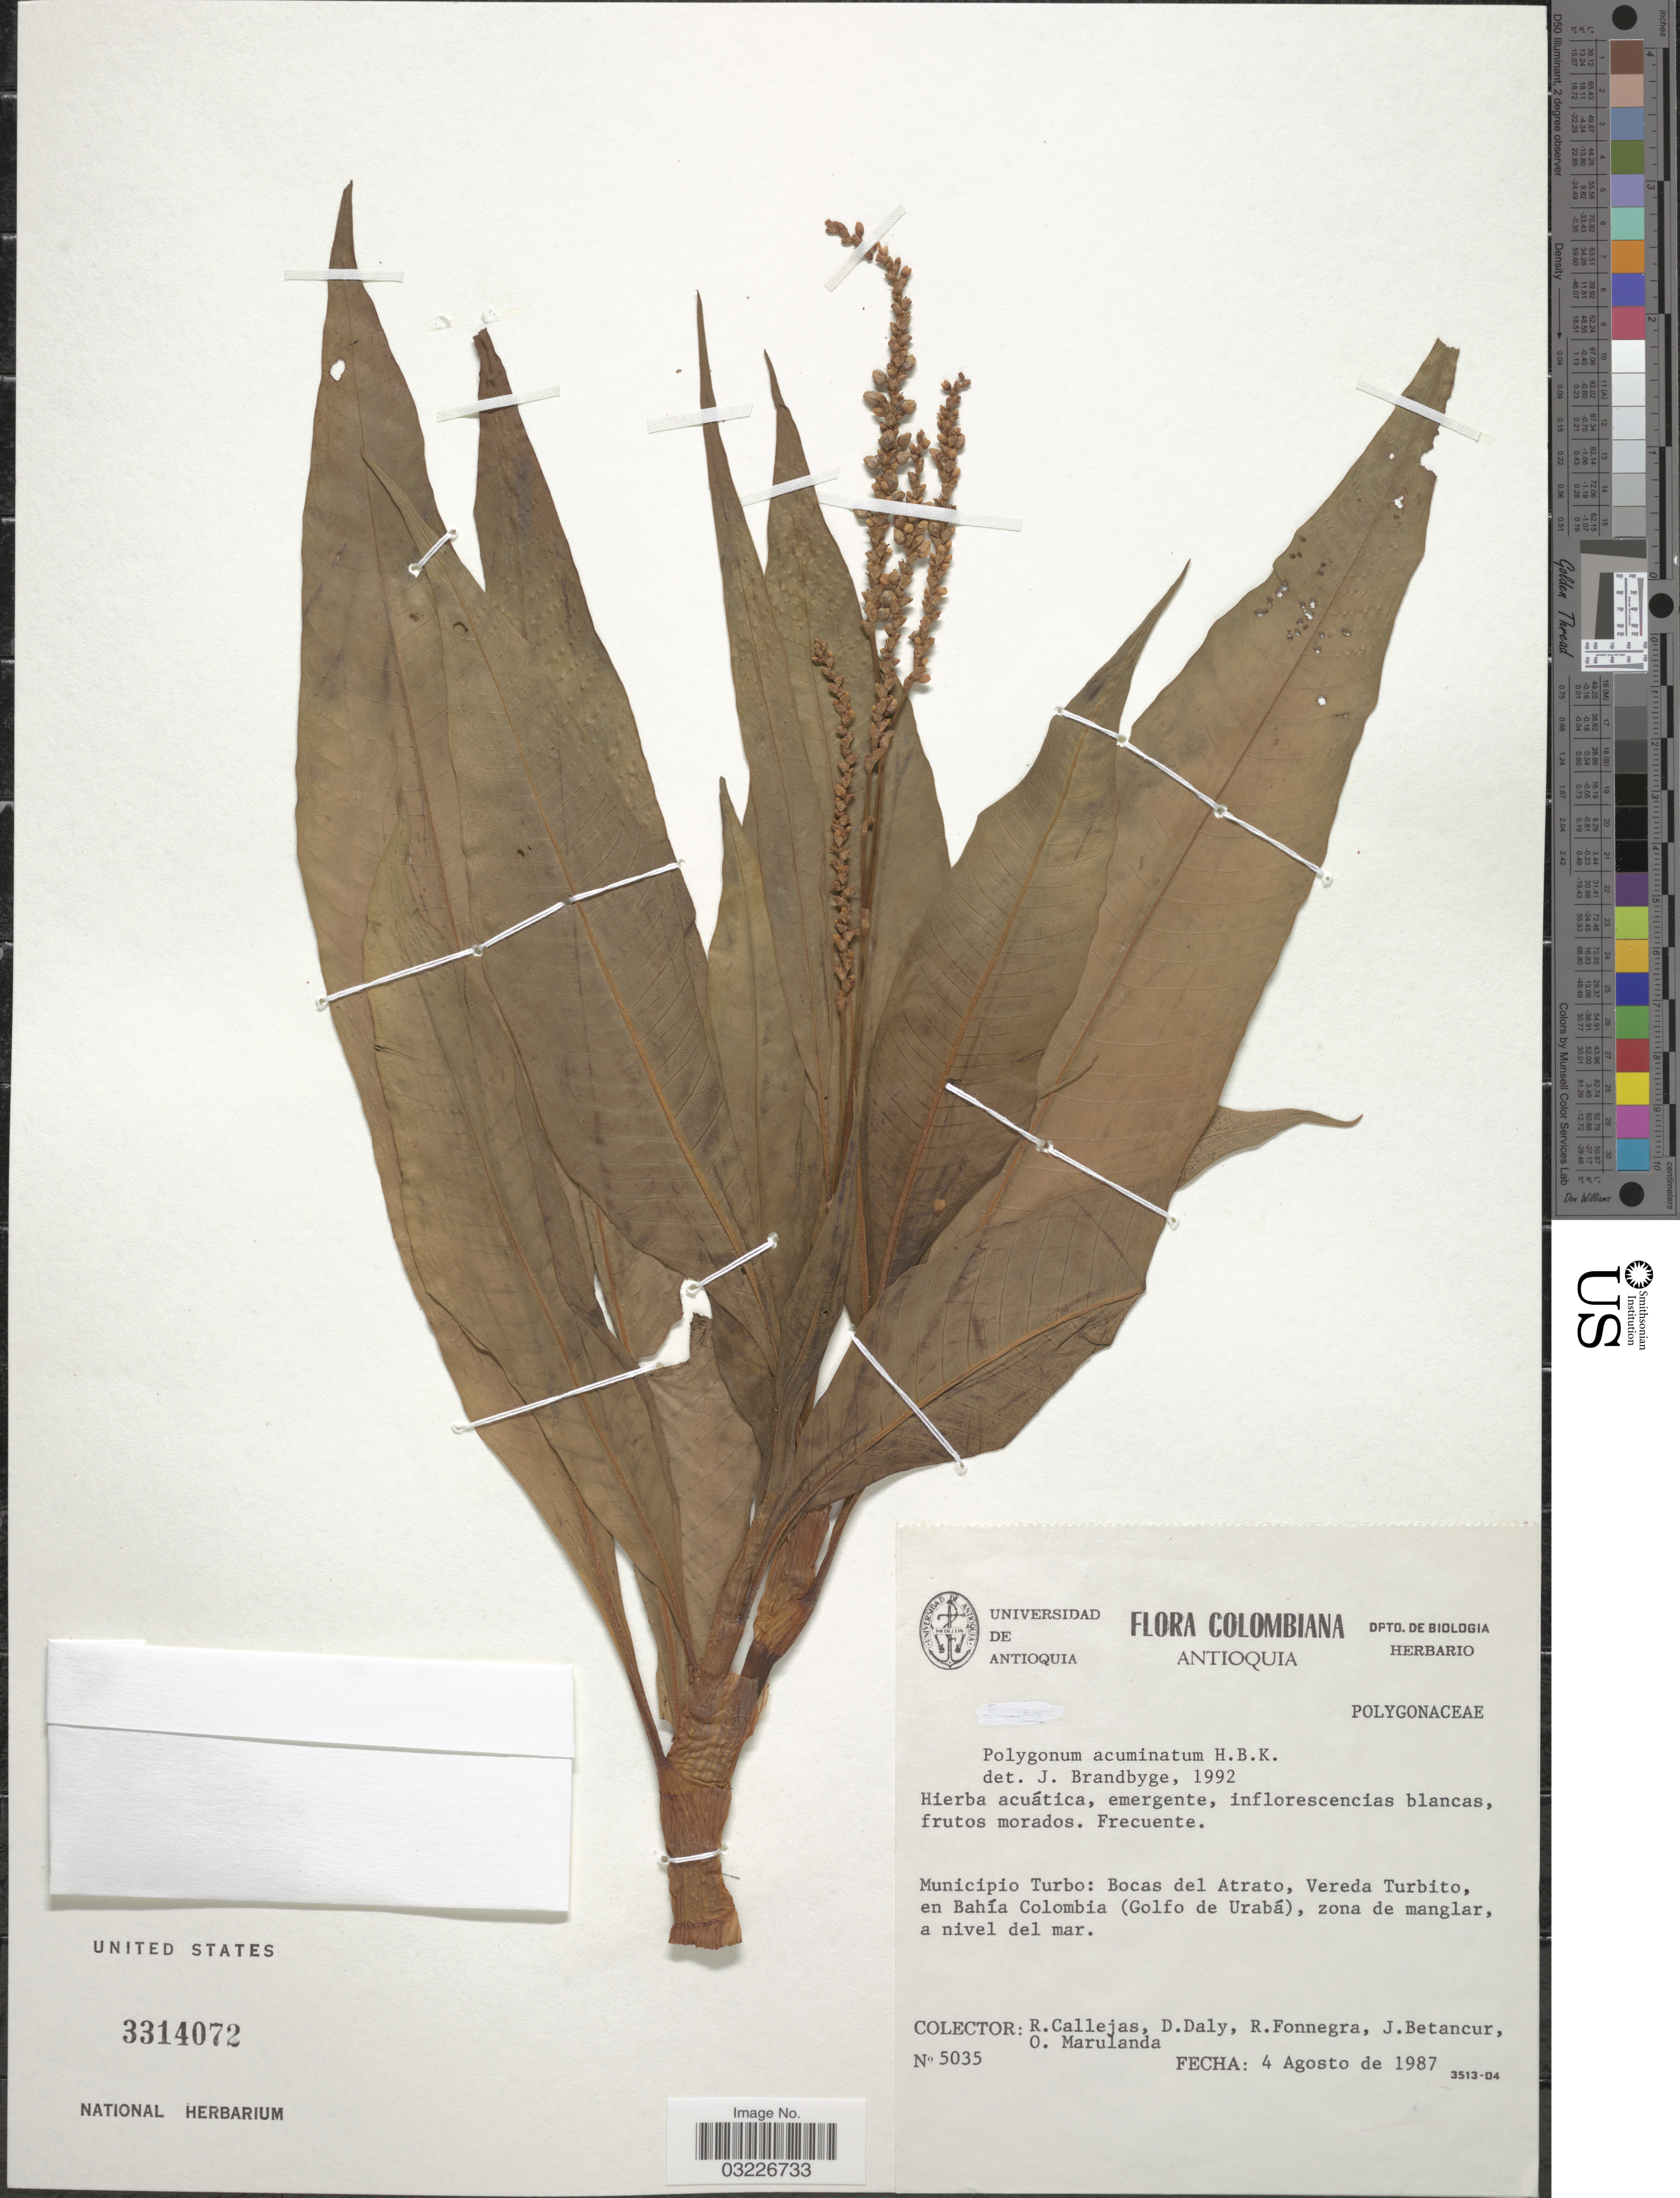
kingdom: Plantae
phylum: Tracheophyta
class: Magnoliopsida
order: Caryophyllales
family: Polygonaceae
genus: Polygonum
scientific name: Polygonum acuminatum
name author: Kunth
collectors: R. Callejas, D. C. Daly, R. Fonnegra, J. Betancur & O. Marulanda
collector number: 5035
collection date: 1987-08-04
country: Colombia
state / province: Antioquia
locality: Municipio Turbo: Bocas del Atrato, Vereda Turbito, en Bahía Colombia (Golfo de Urabá), zona de manglar.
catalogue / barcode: US 3314072